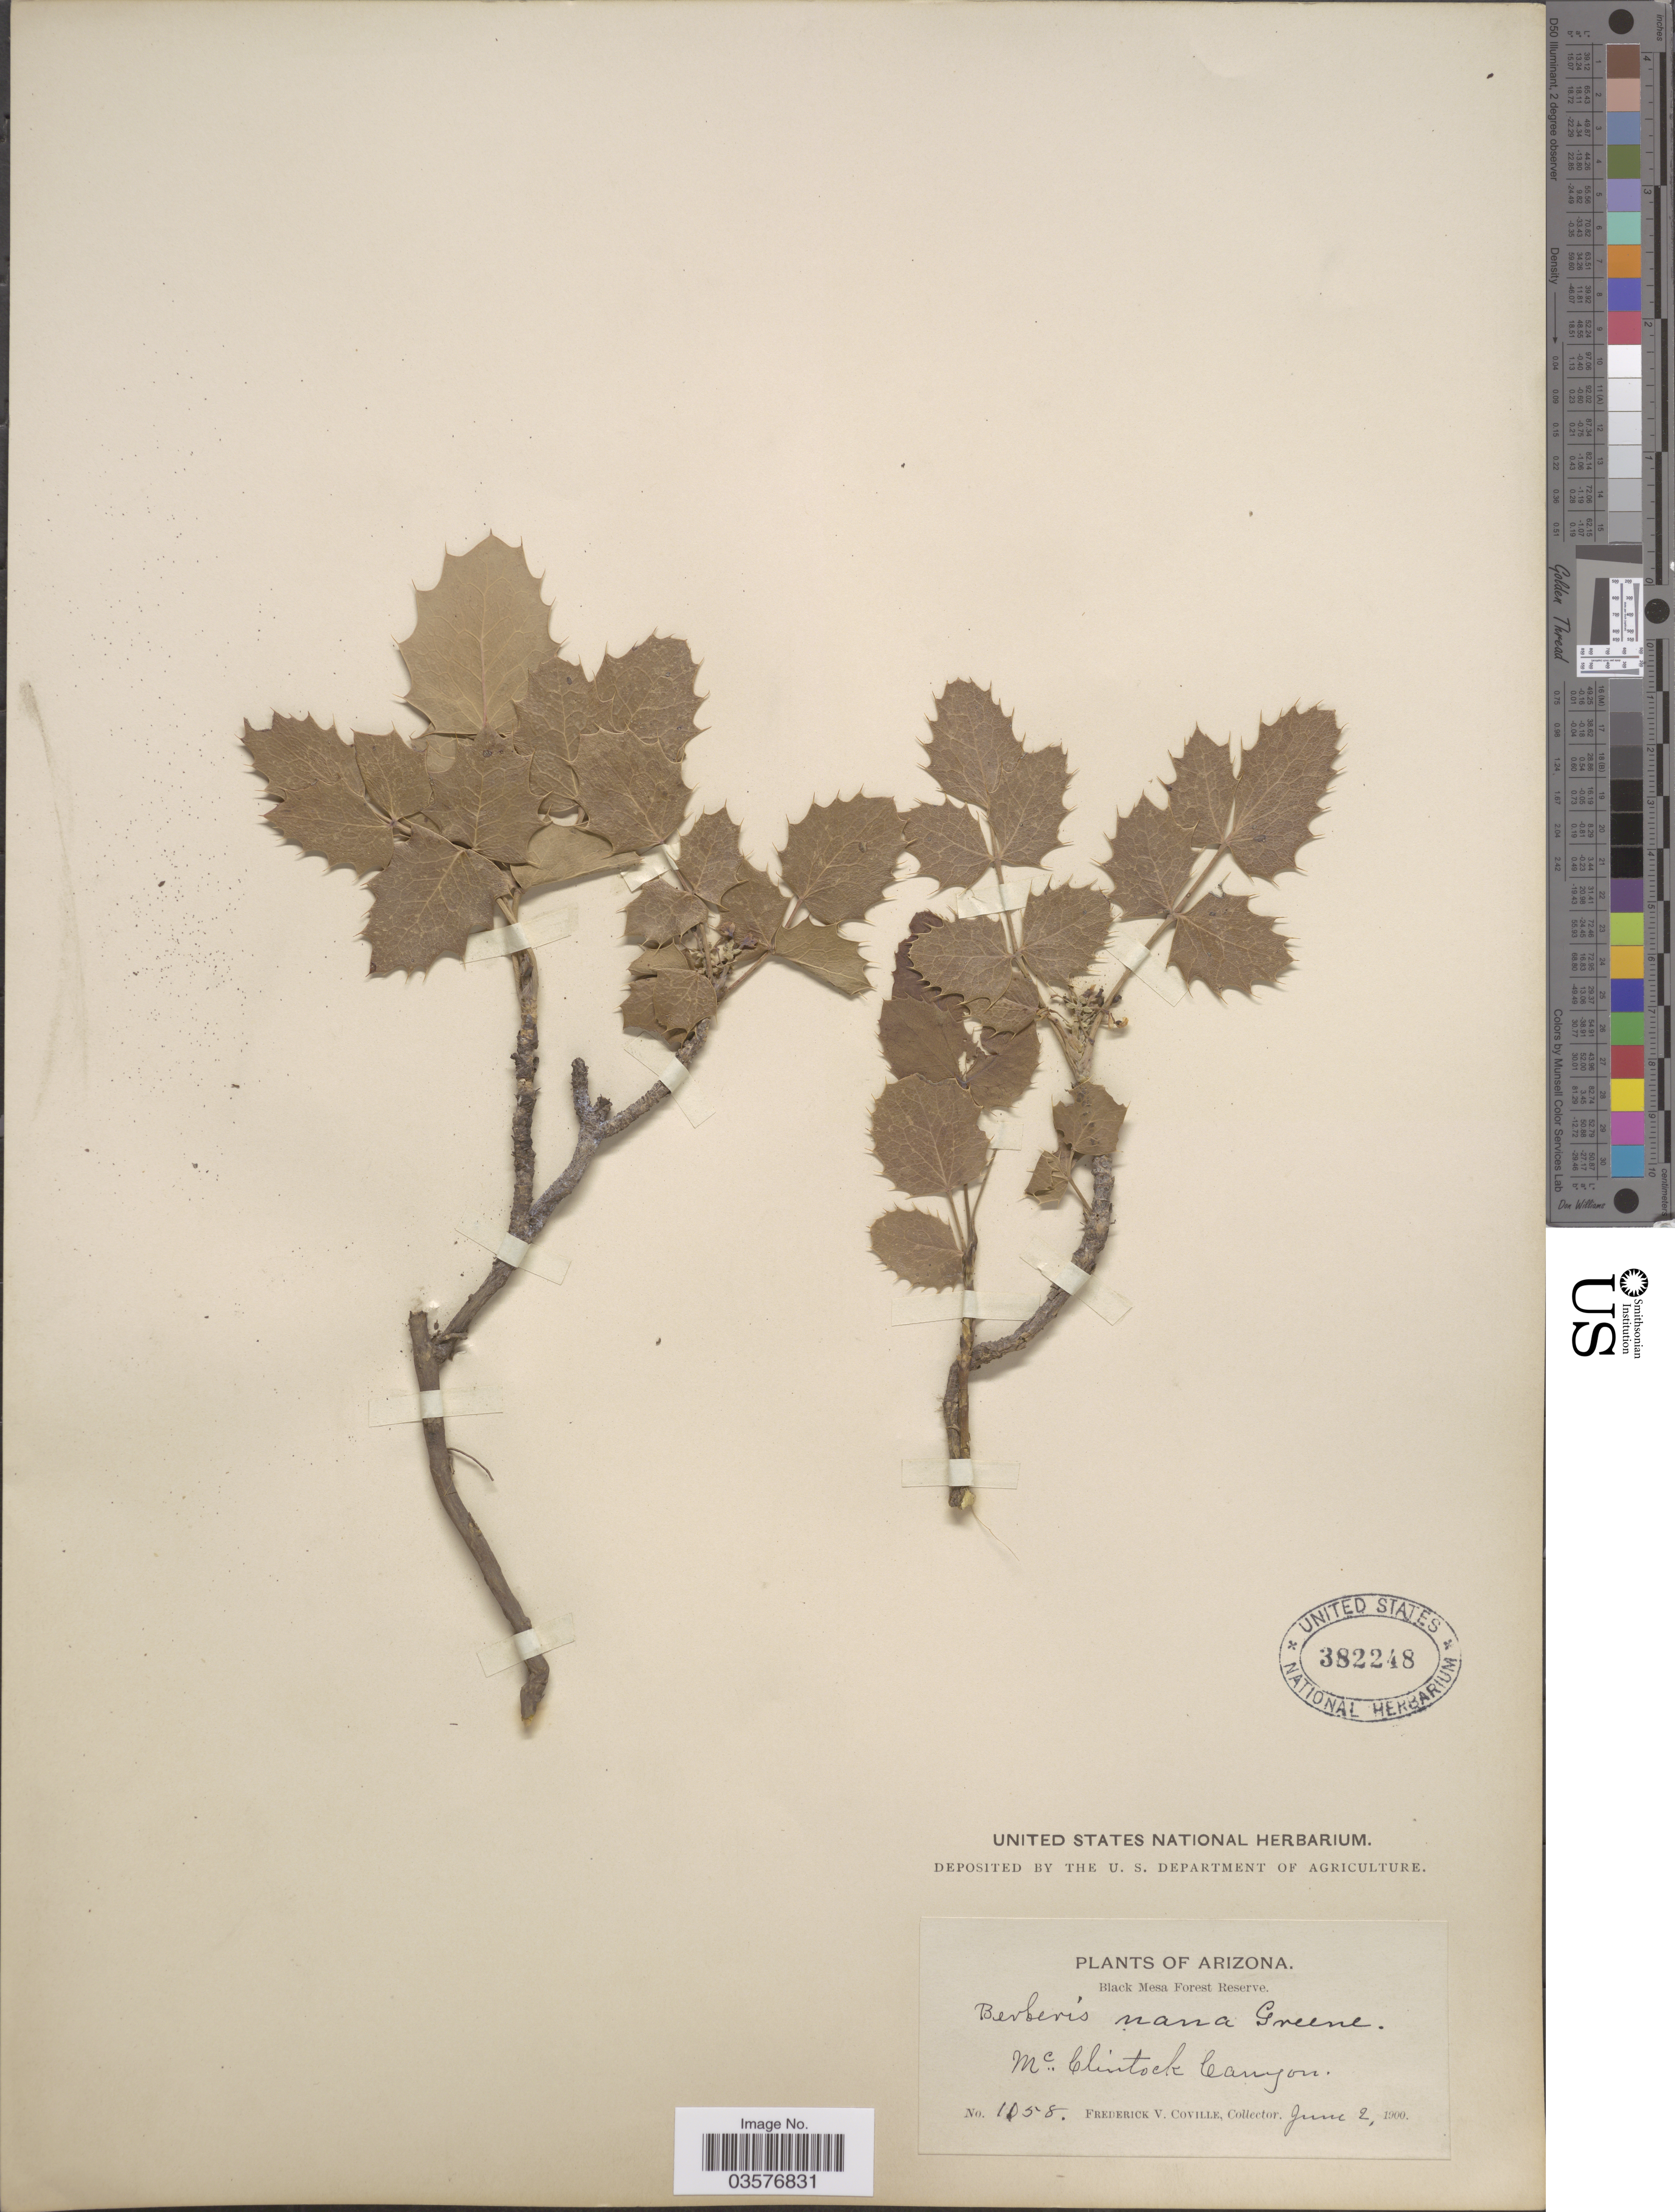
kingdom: Plantae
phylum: Tracheophyta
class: Magnoliopsida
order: Ranunculales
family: Berberidaceae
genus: Mahonia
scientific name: Mahonia repens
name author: (Lindl.) G. Don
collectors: F. V. Coville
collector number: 1058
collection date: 1900-06-02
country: United States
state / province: Arizona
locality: Black Mesa Forest Reserve. Mc. Clintock Canyon.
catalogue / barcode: US 382248